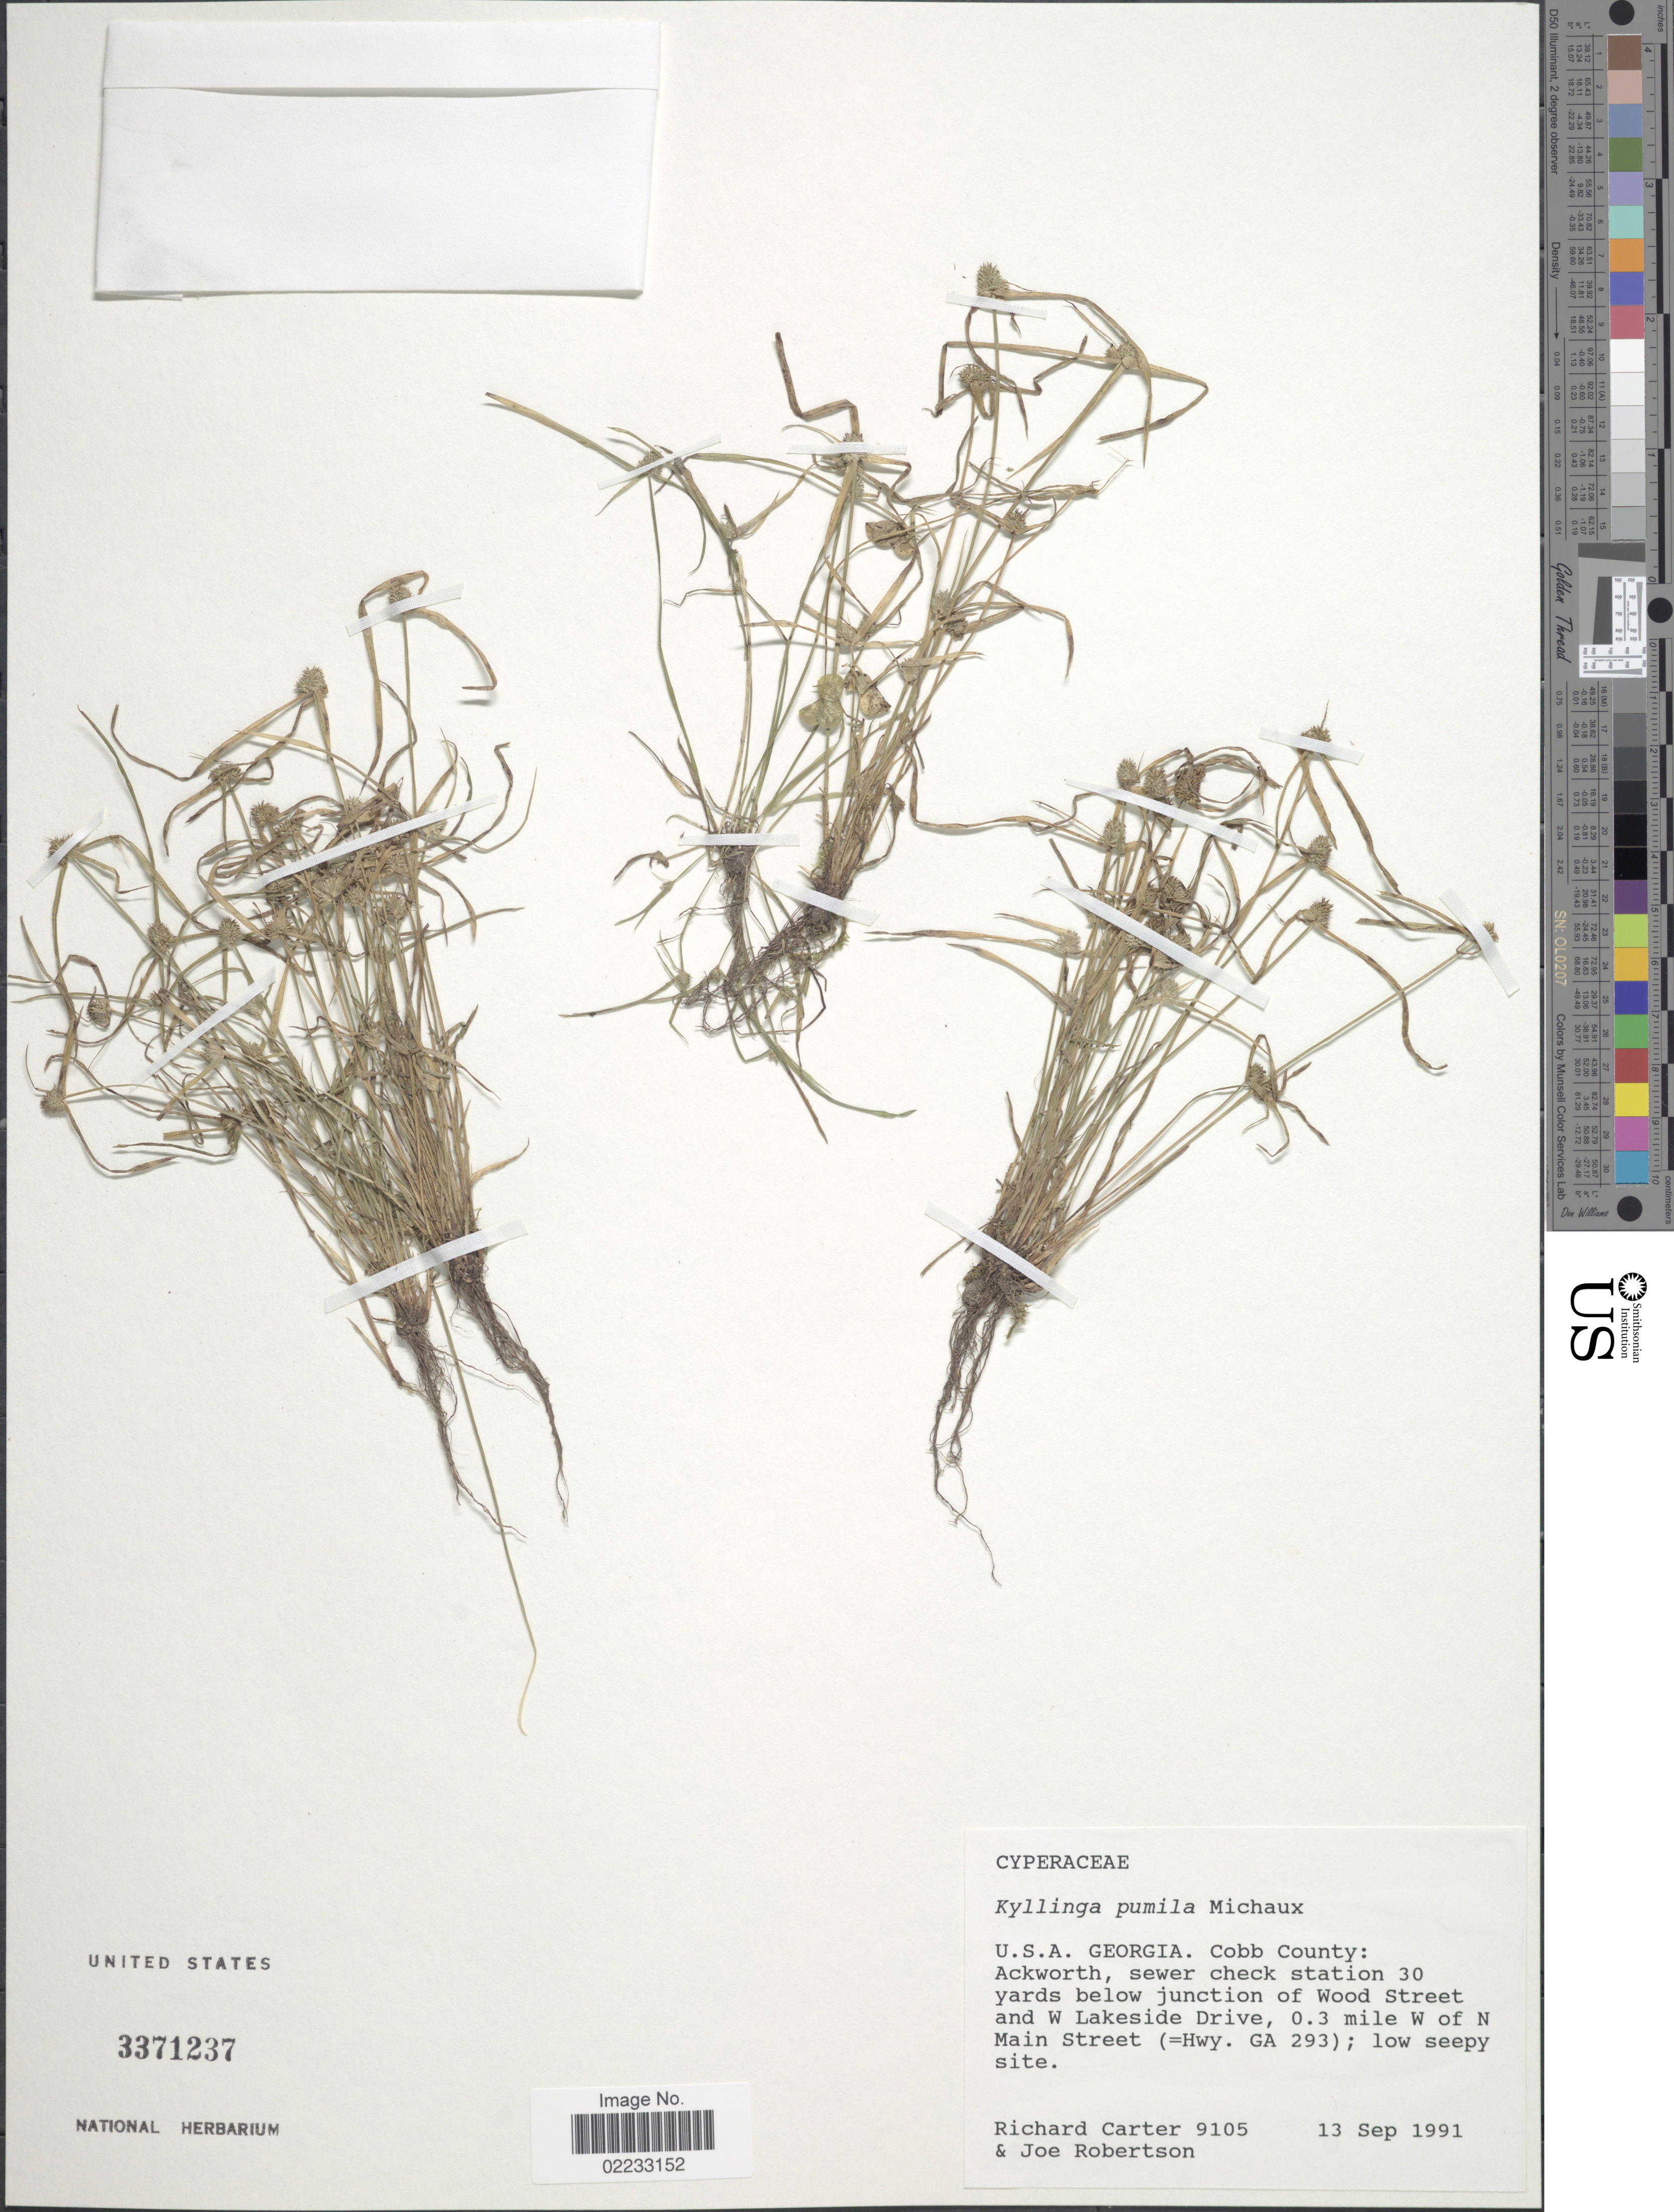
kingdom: Plantae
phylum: Tracheophyta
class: Liliopsida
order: Poales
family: Cyperaceae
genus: Cyperus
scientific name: Cyperus hortensis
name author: (Salzm. ex Steud.) Dorr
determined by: Strong, Mark T., (BOT), Smithsonian Institution - National Museum of Natural History (UNITED STATES)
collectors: R. Carter & J. Robertson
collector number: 9105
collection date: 1991-09-13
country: United States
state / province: Georgia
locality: Cobb County: Ackworth, sewer check station 30 yards below junction of Wood Street and W Lakeside Drive, 0.3 mile W of N Main Street (=Hwy. GA 293)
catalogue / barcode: US 3371237